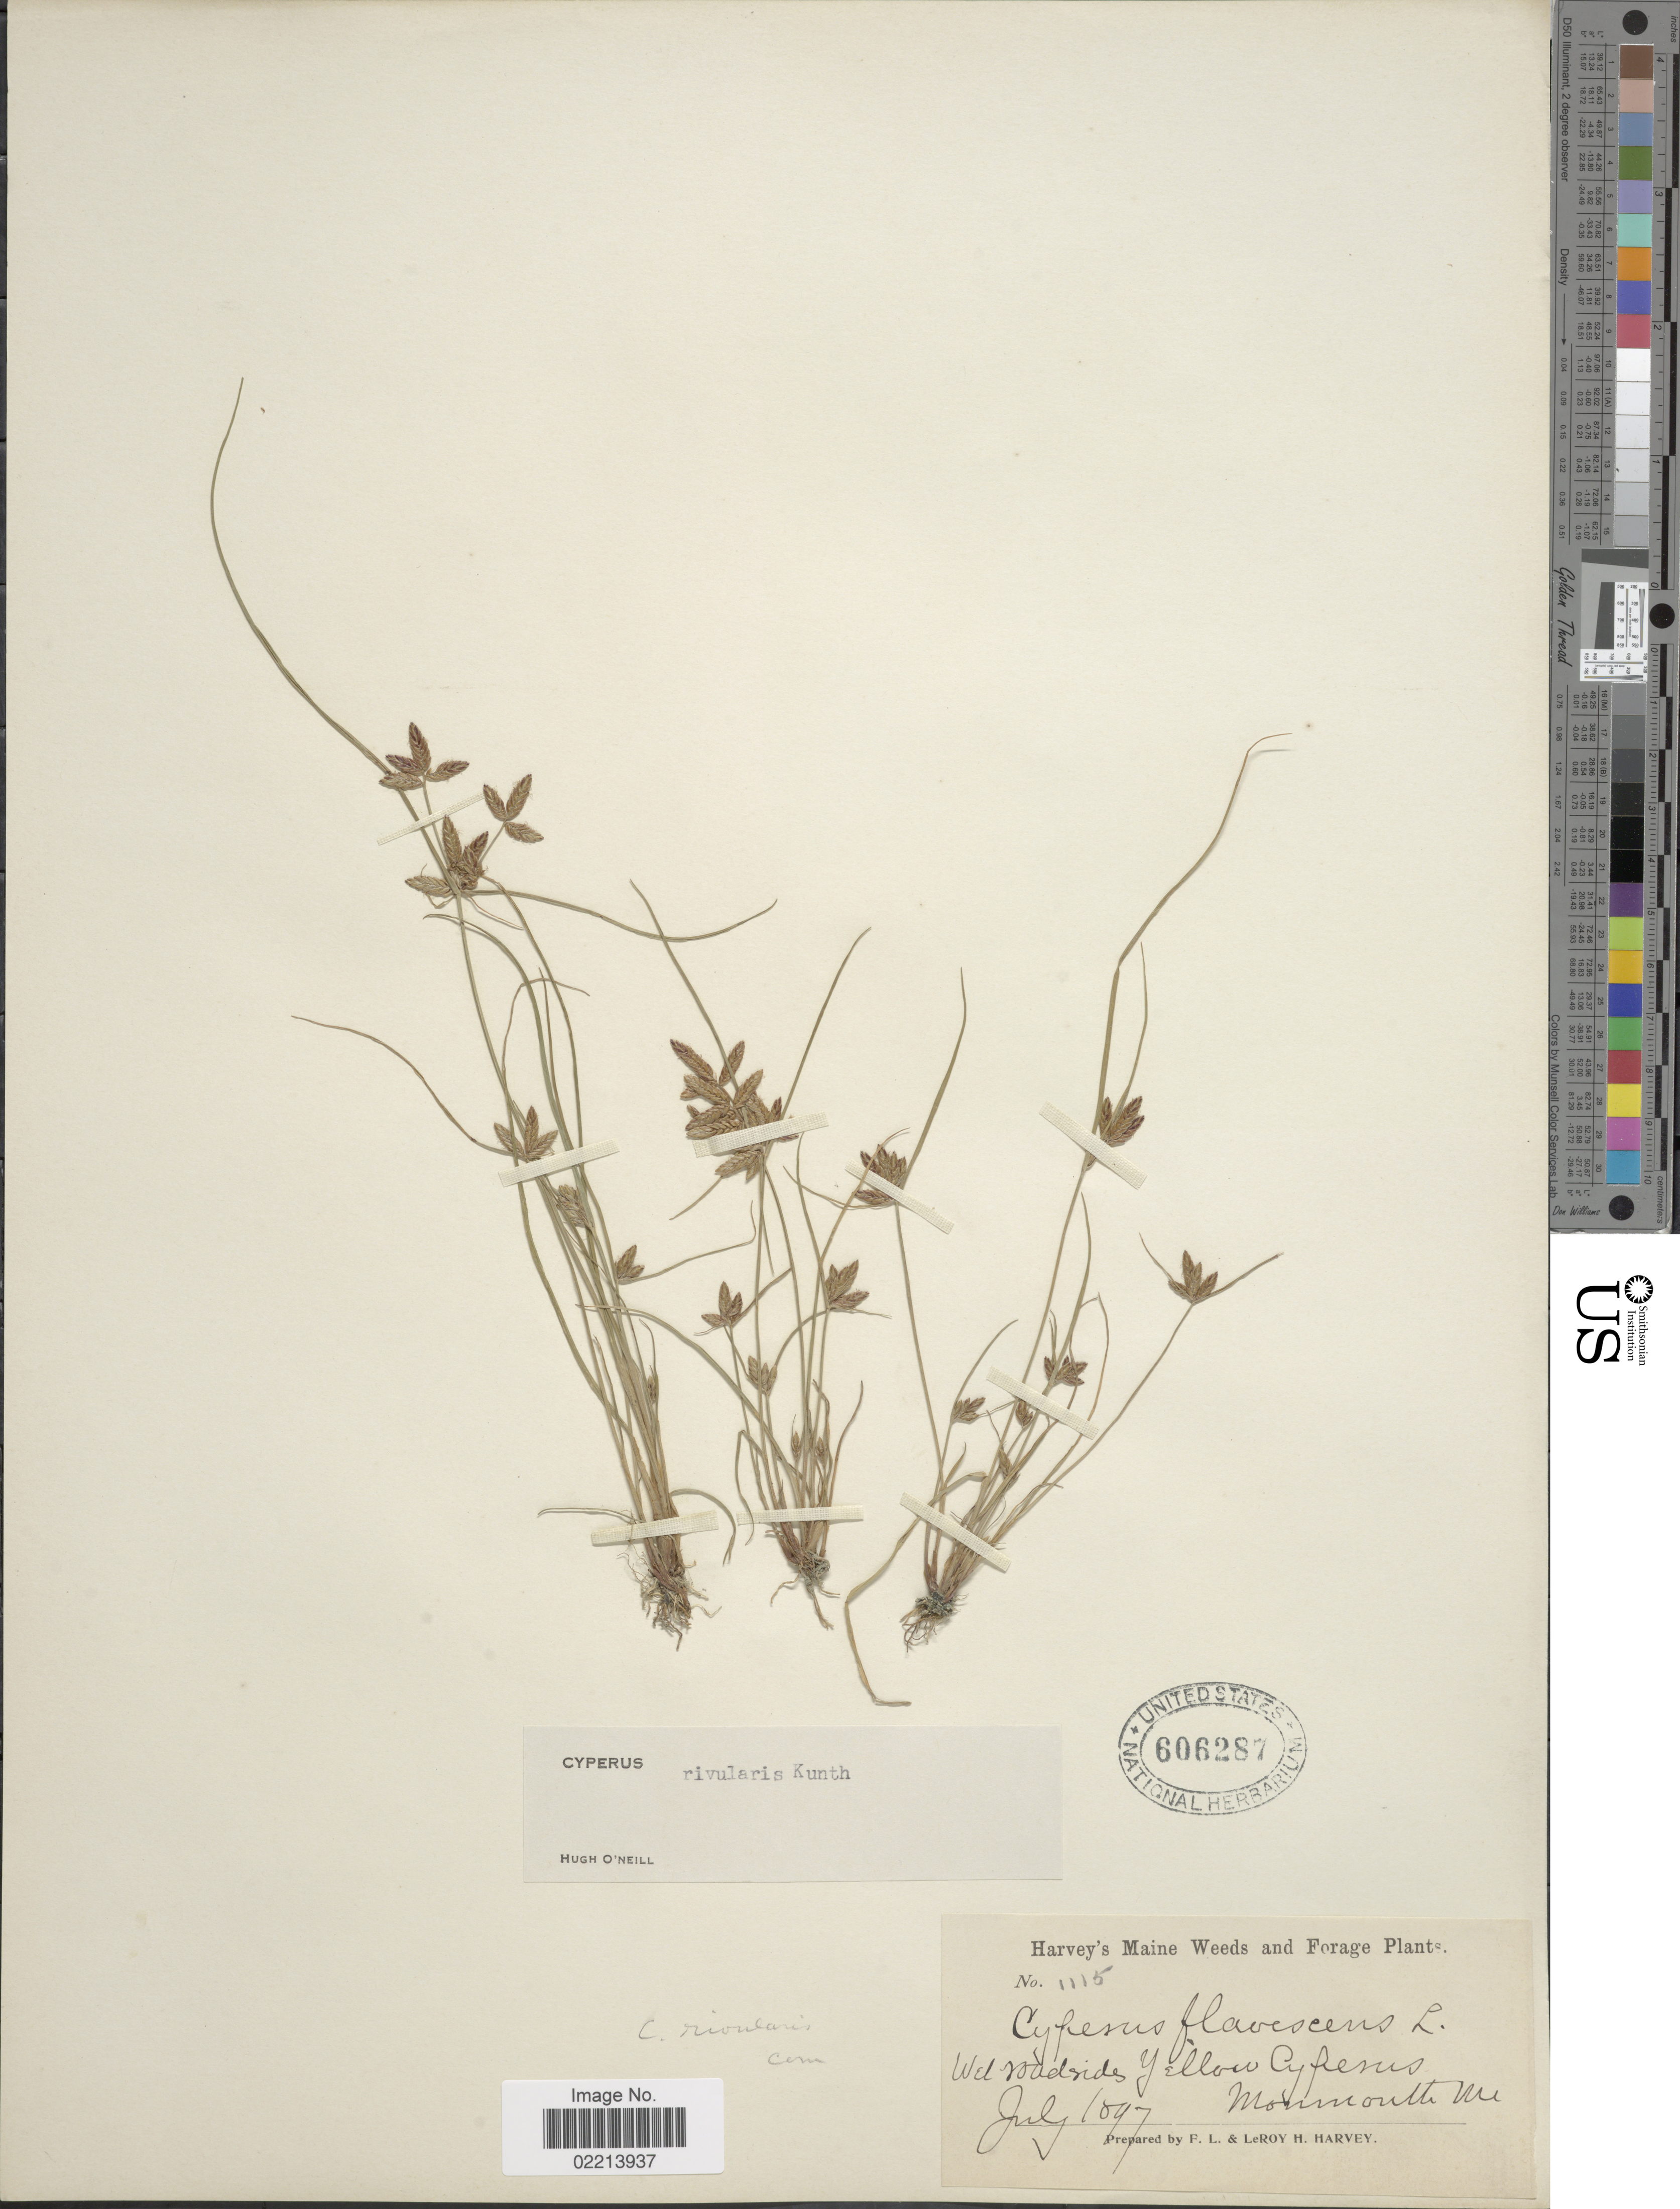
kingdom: Plantae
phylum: Tracheophyta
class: Liliopsida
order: Poales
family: Cyperaceae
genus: Cyperus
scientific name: Cyperus bipartitus Torr.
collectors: F. L. Harvey & L. H. Harvey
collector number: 1115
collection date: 1897-07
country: United States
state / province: Maine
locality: Wet roadsides Yellow Cyperus, Mounouth Me.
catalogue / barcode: US 606287